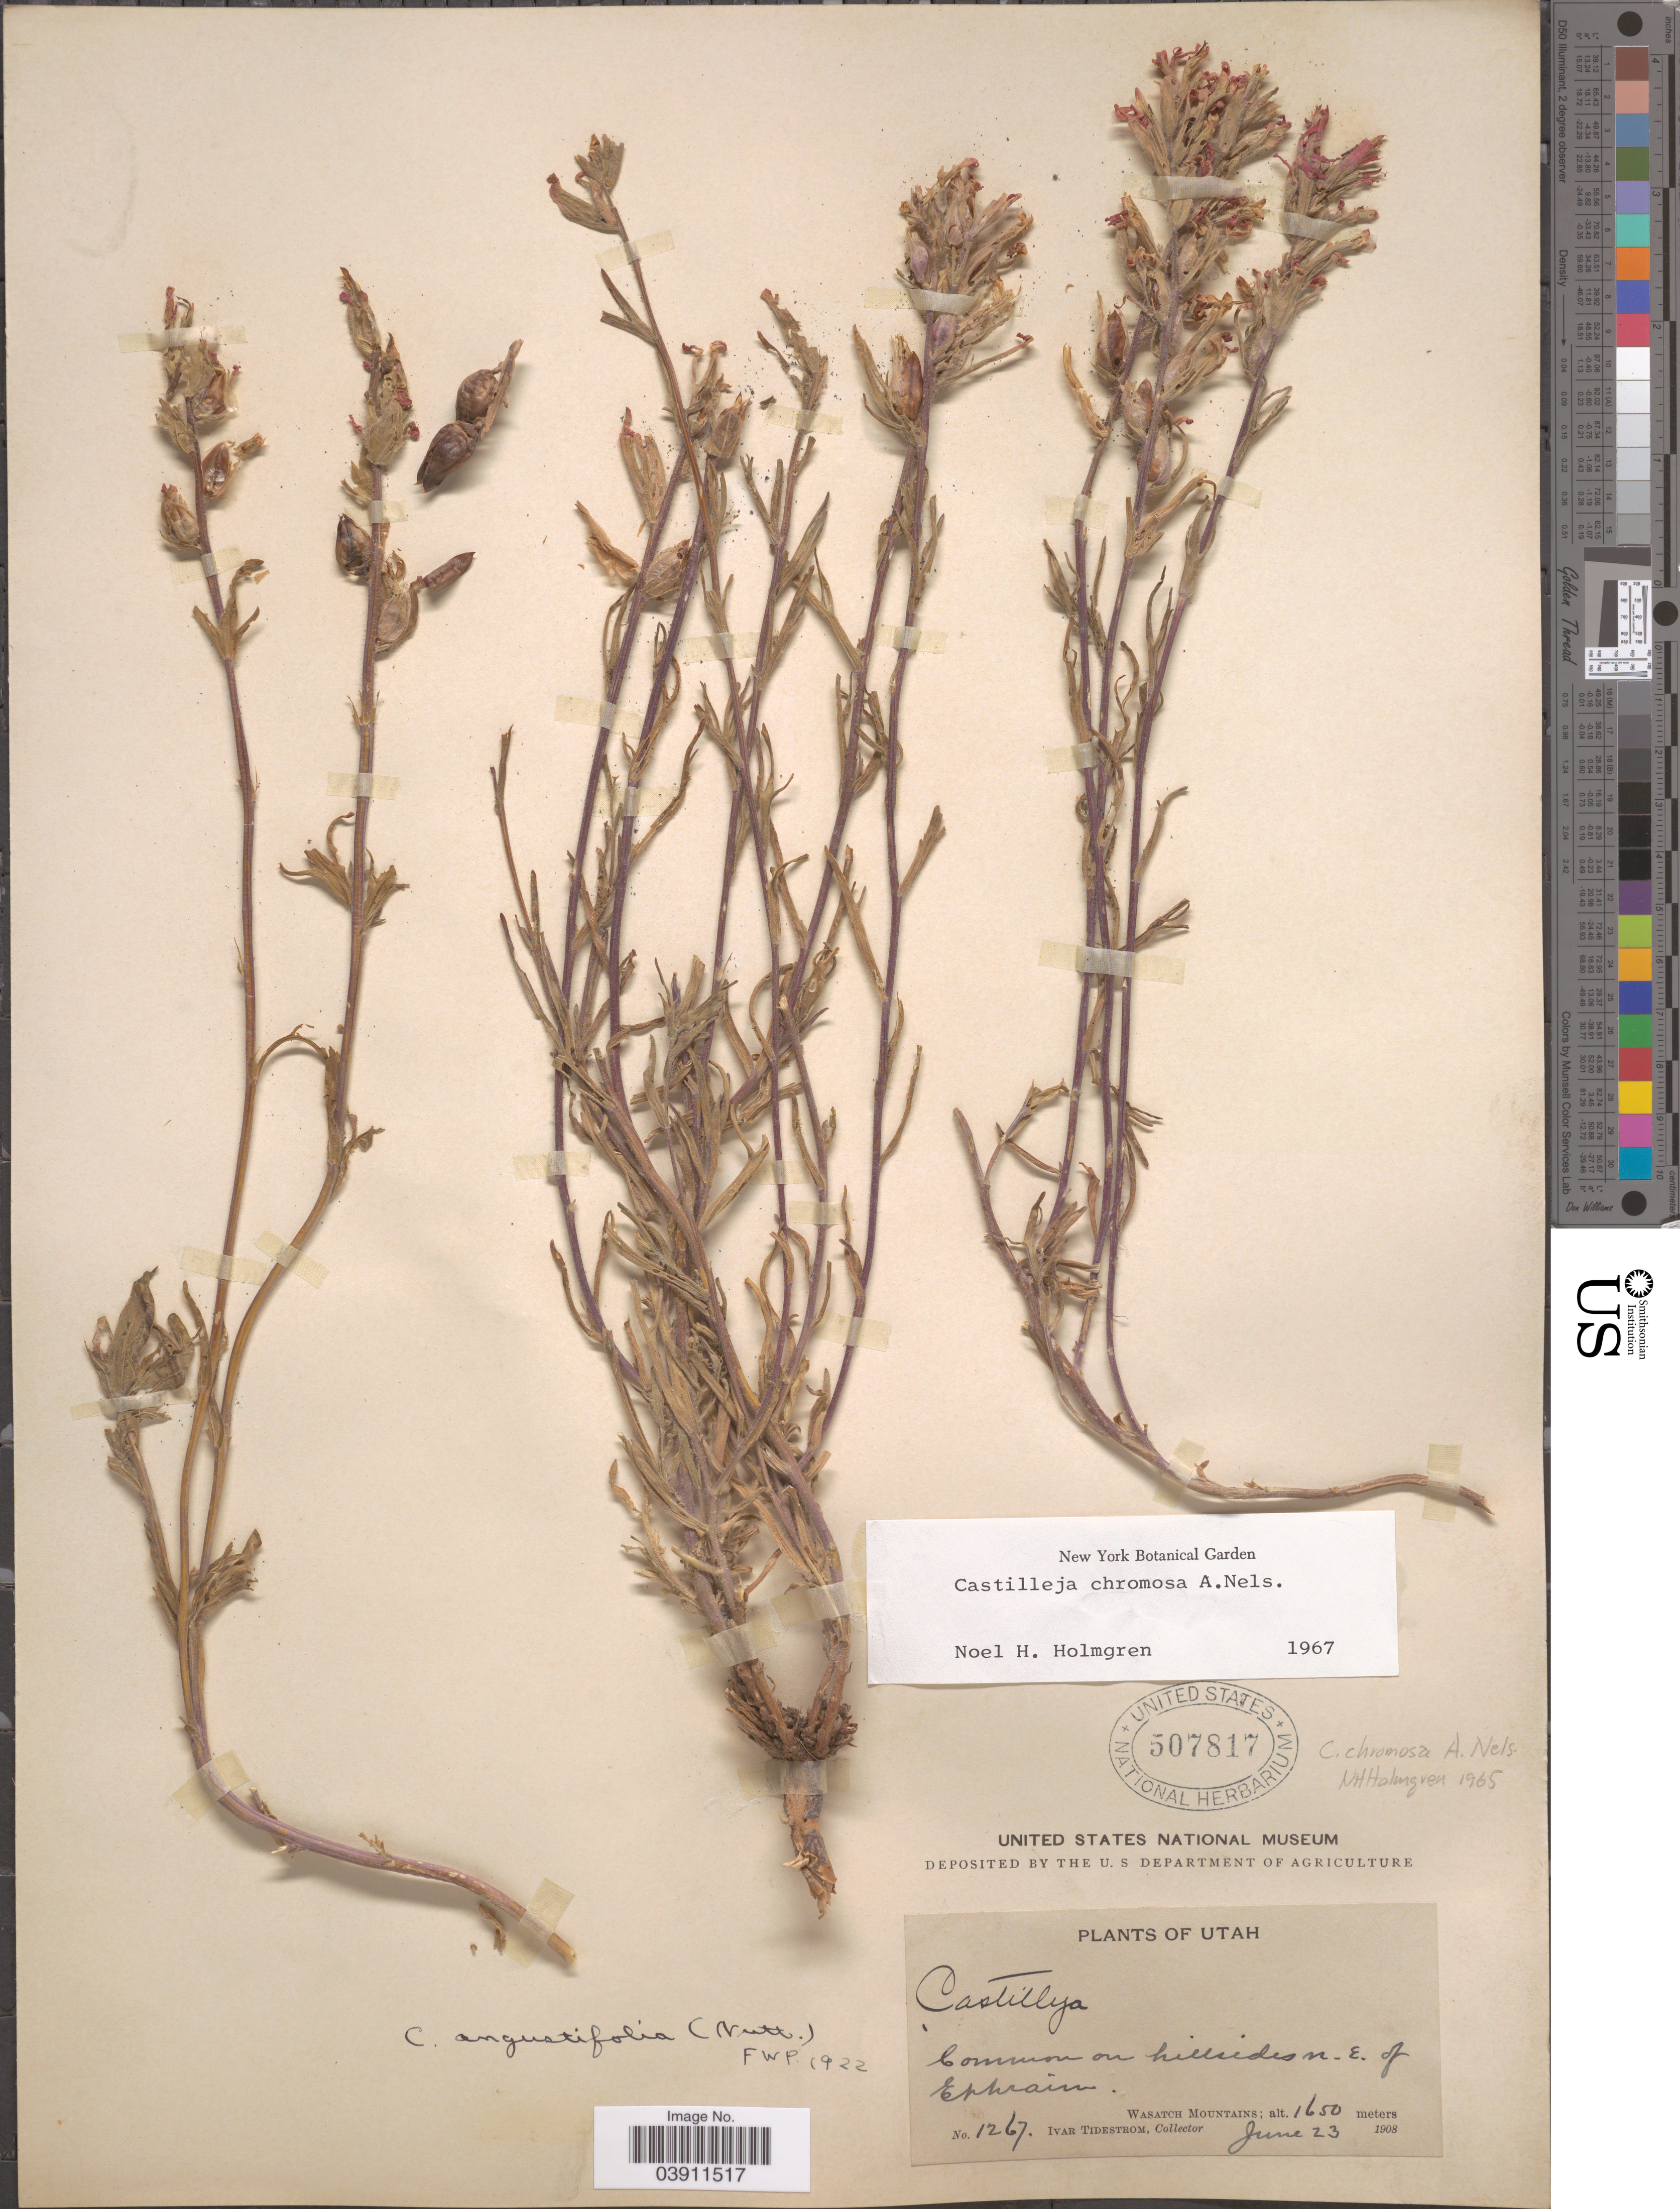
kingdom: Plantae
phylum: Tracheophyta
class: Magnoliopsida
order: Lamiales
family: Orobanchaceae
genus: Castilleja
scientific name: Castilleja chromosa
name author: A. Nelson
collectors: I. F. Tidestrom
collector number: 1267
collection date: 1908-06-23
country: United States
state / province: Utah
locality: On hillsides N.E. of Ephraim. Wasatch Mountains.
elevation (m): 1650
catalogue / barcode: US 507817